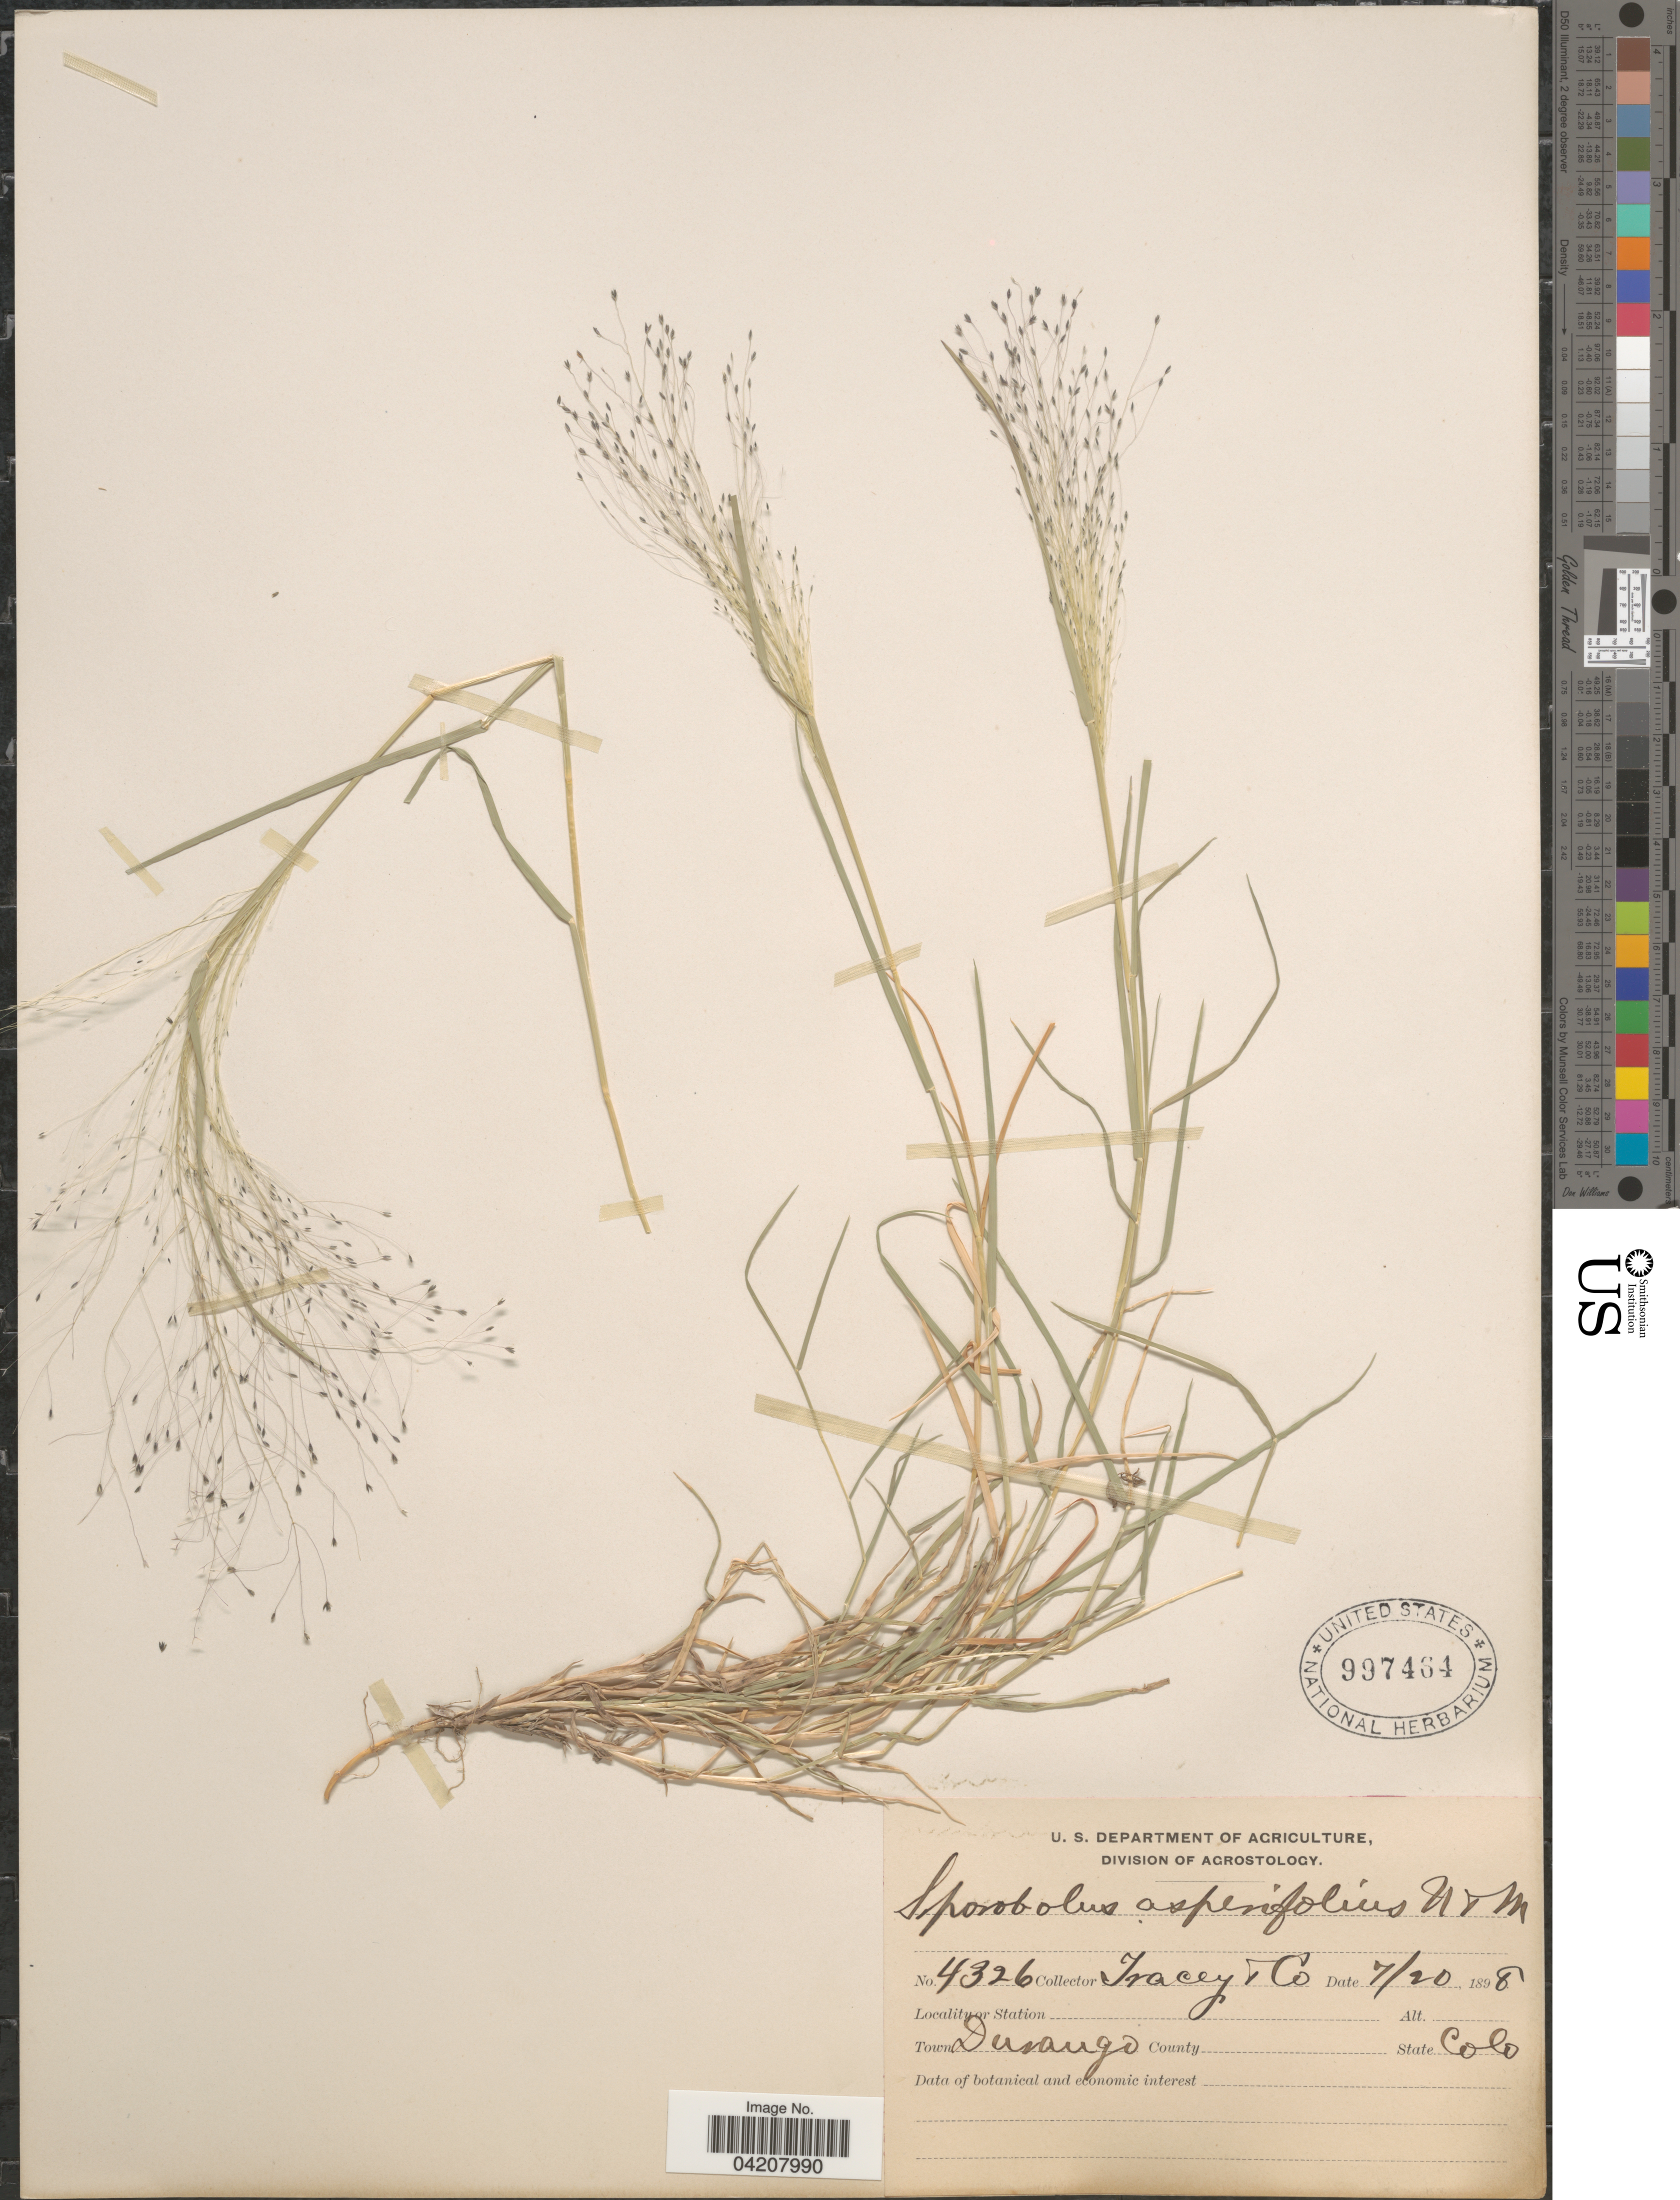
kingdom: Plantae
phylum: Tracheophyta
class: Liliopsida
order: Poales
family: Poaceae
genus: Muhlenbergia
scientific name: Muhlenbergia asperifolia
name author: (Nees & Meyen ex Trin.) Parodi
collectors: Tracey & Co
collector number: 4326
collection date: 1898-07-20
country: United States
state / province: Colorado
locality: Town Durango.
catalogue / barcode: US 997464